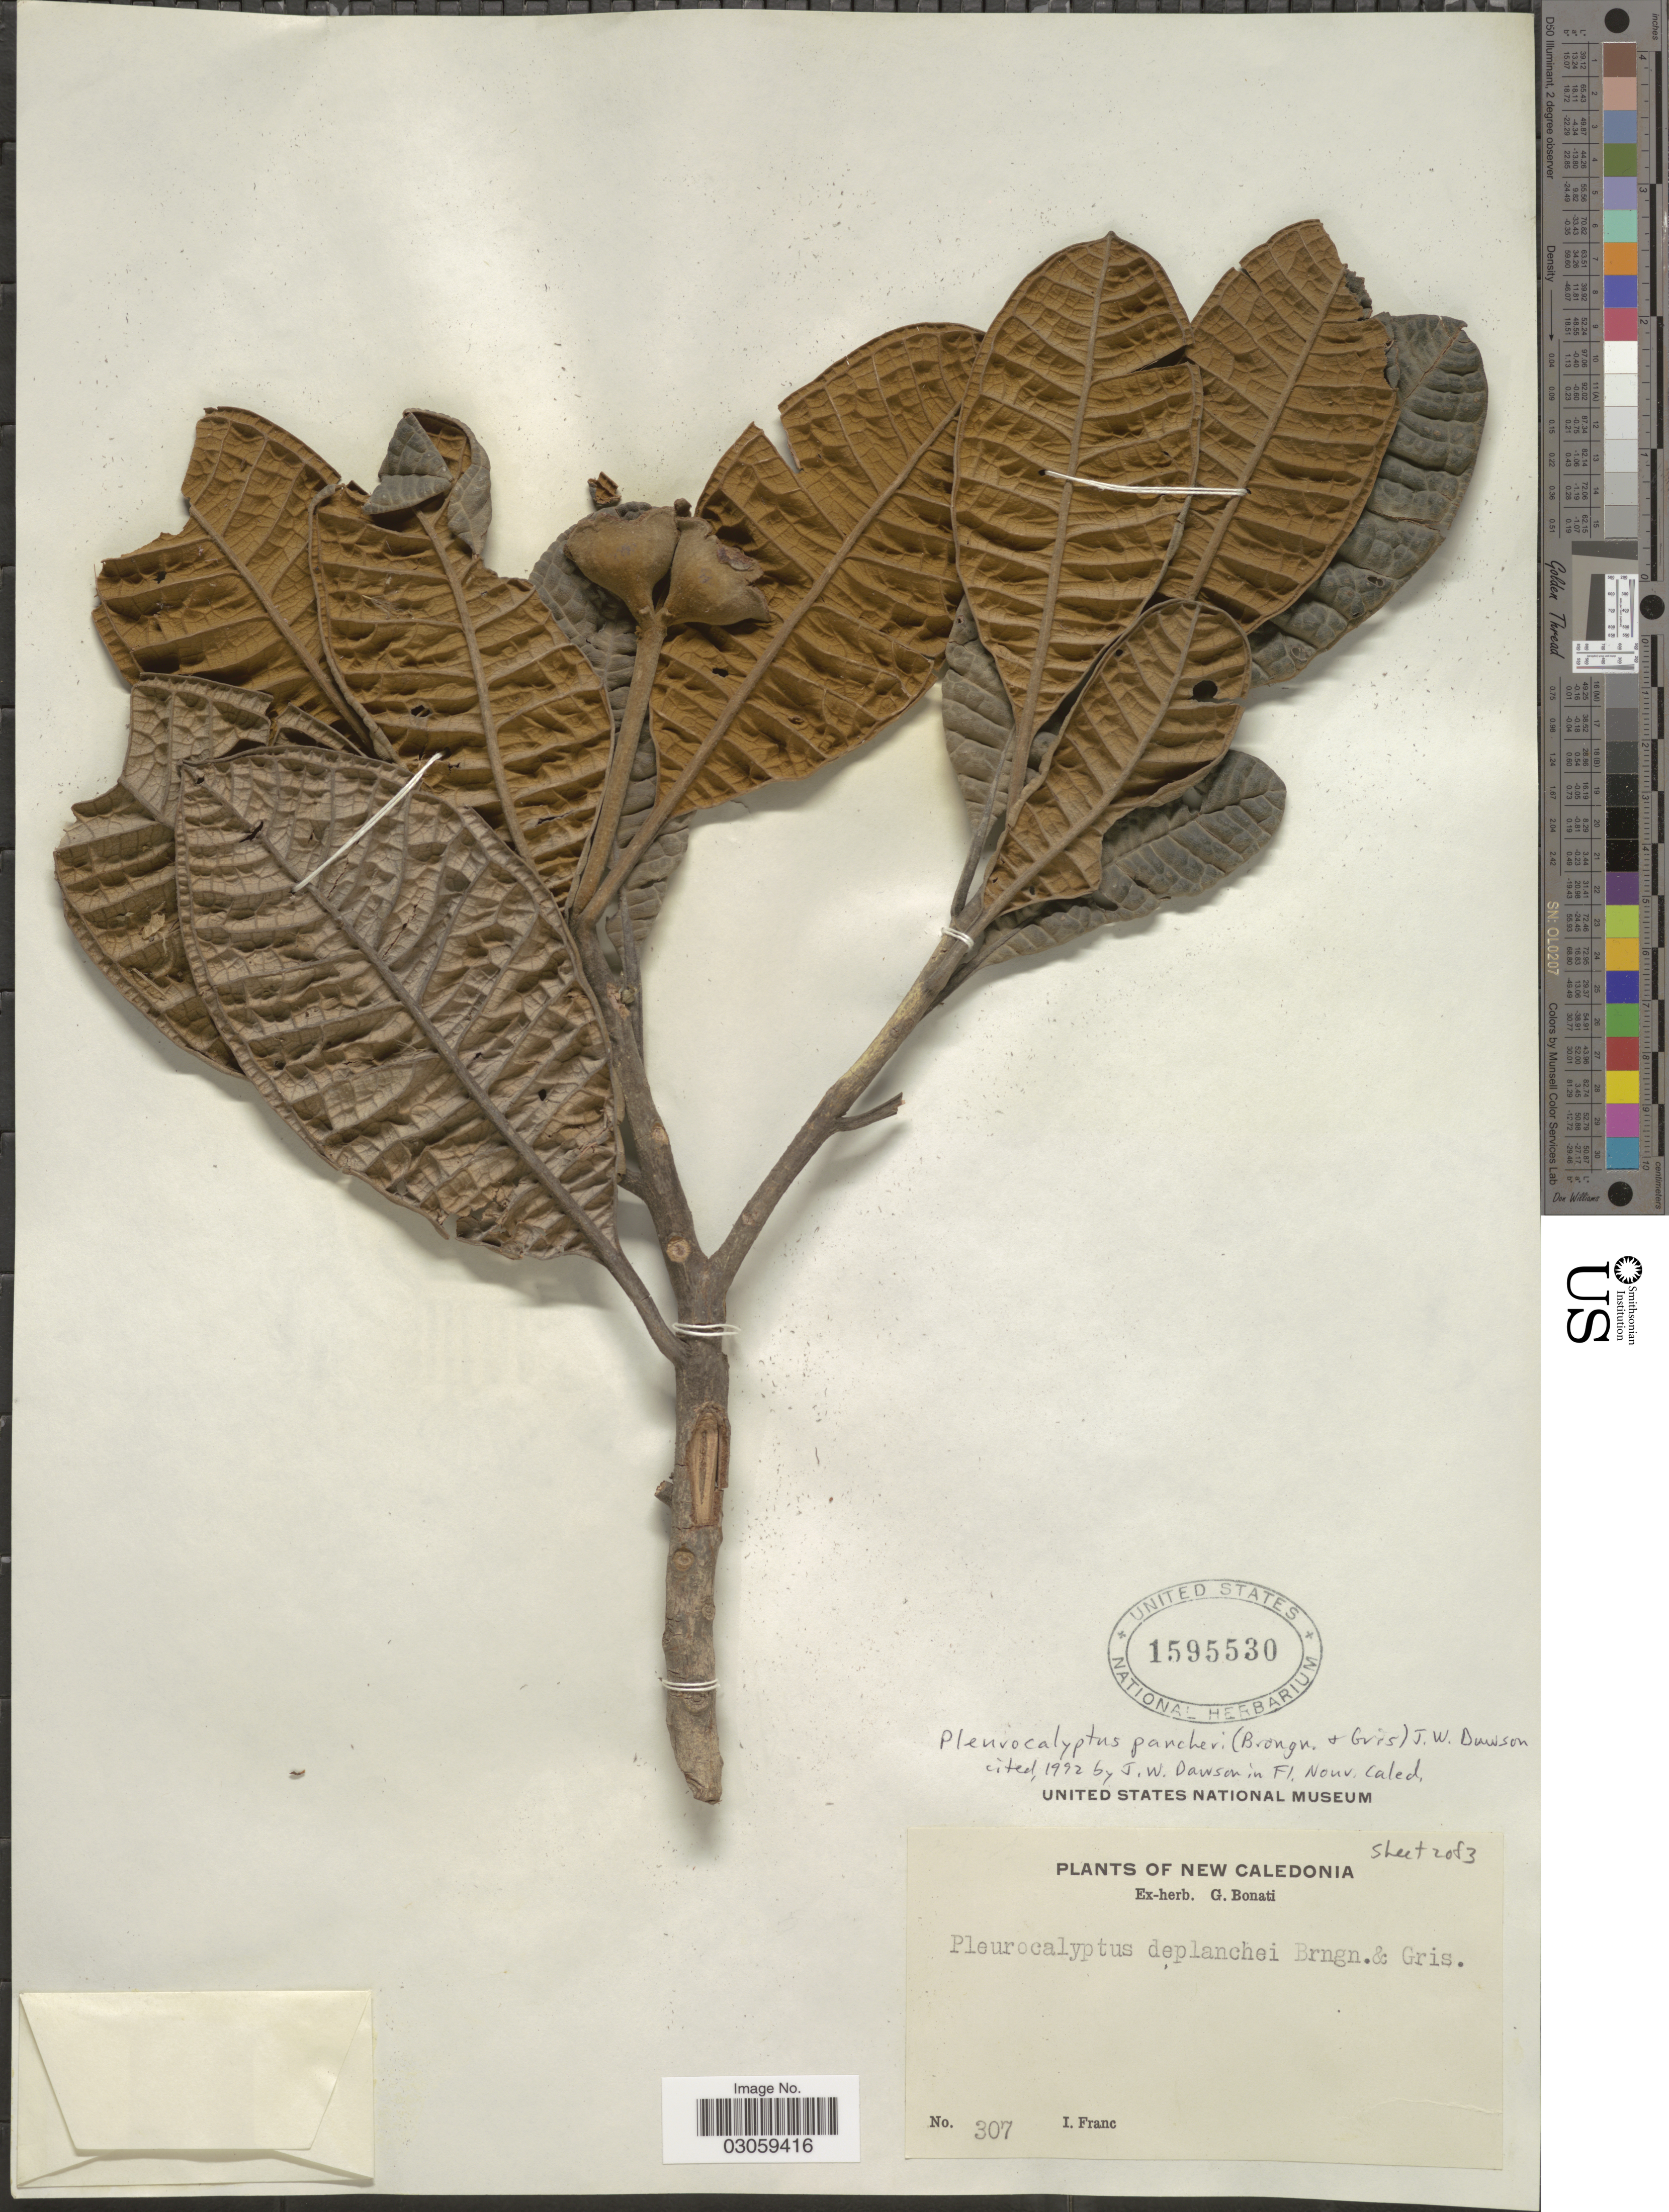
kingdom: Plantae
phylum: Tracheophyta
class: Magnoliopsida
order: Myrtales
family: Myrtaceae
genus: Pleurocalyptus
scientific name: Pleurocalyptus pancheri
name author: (Brongn. & Gris) J.W. Dawson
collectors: I. Franc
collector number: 307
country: New Caledonia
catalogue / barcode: US 1595530